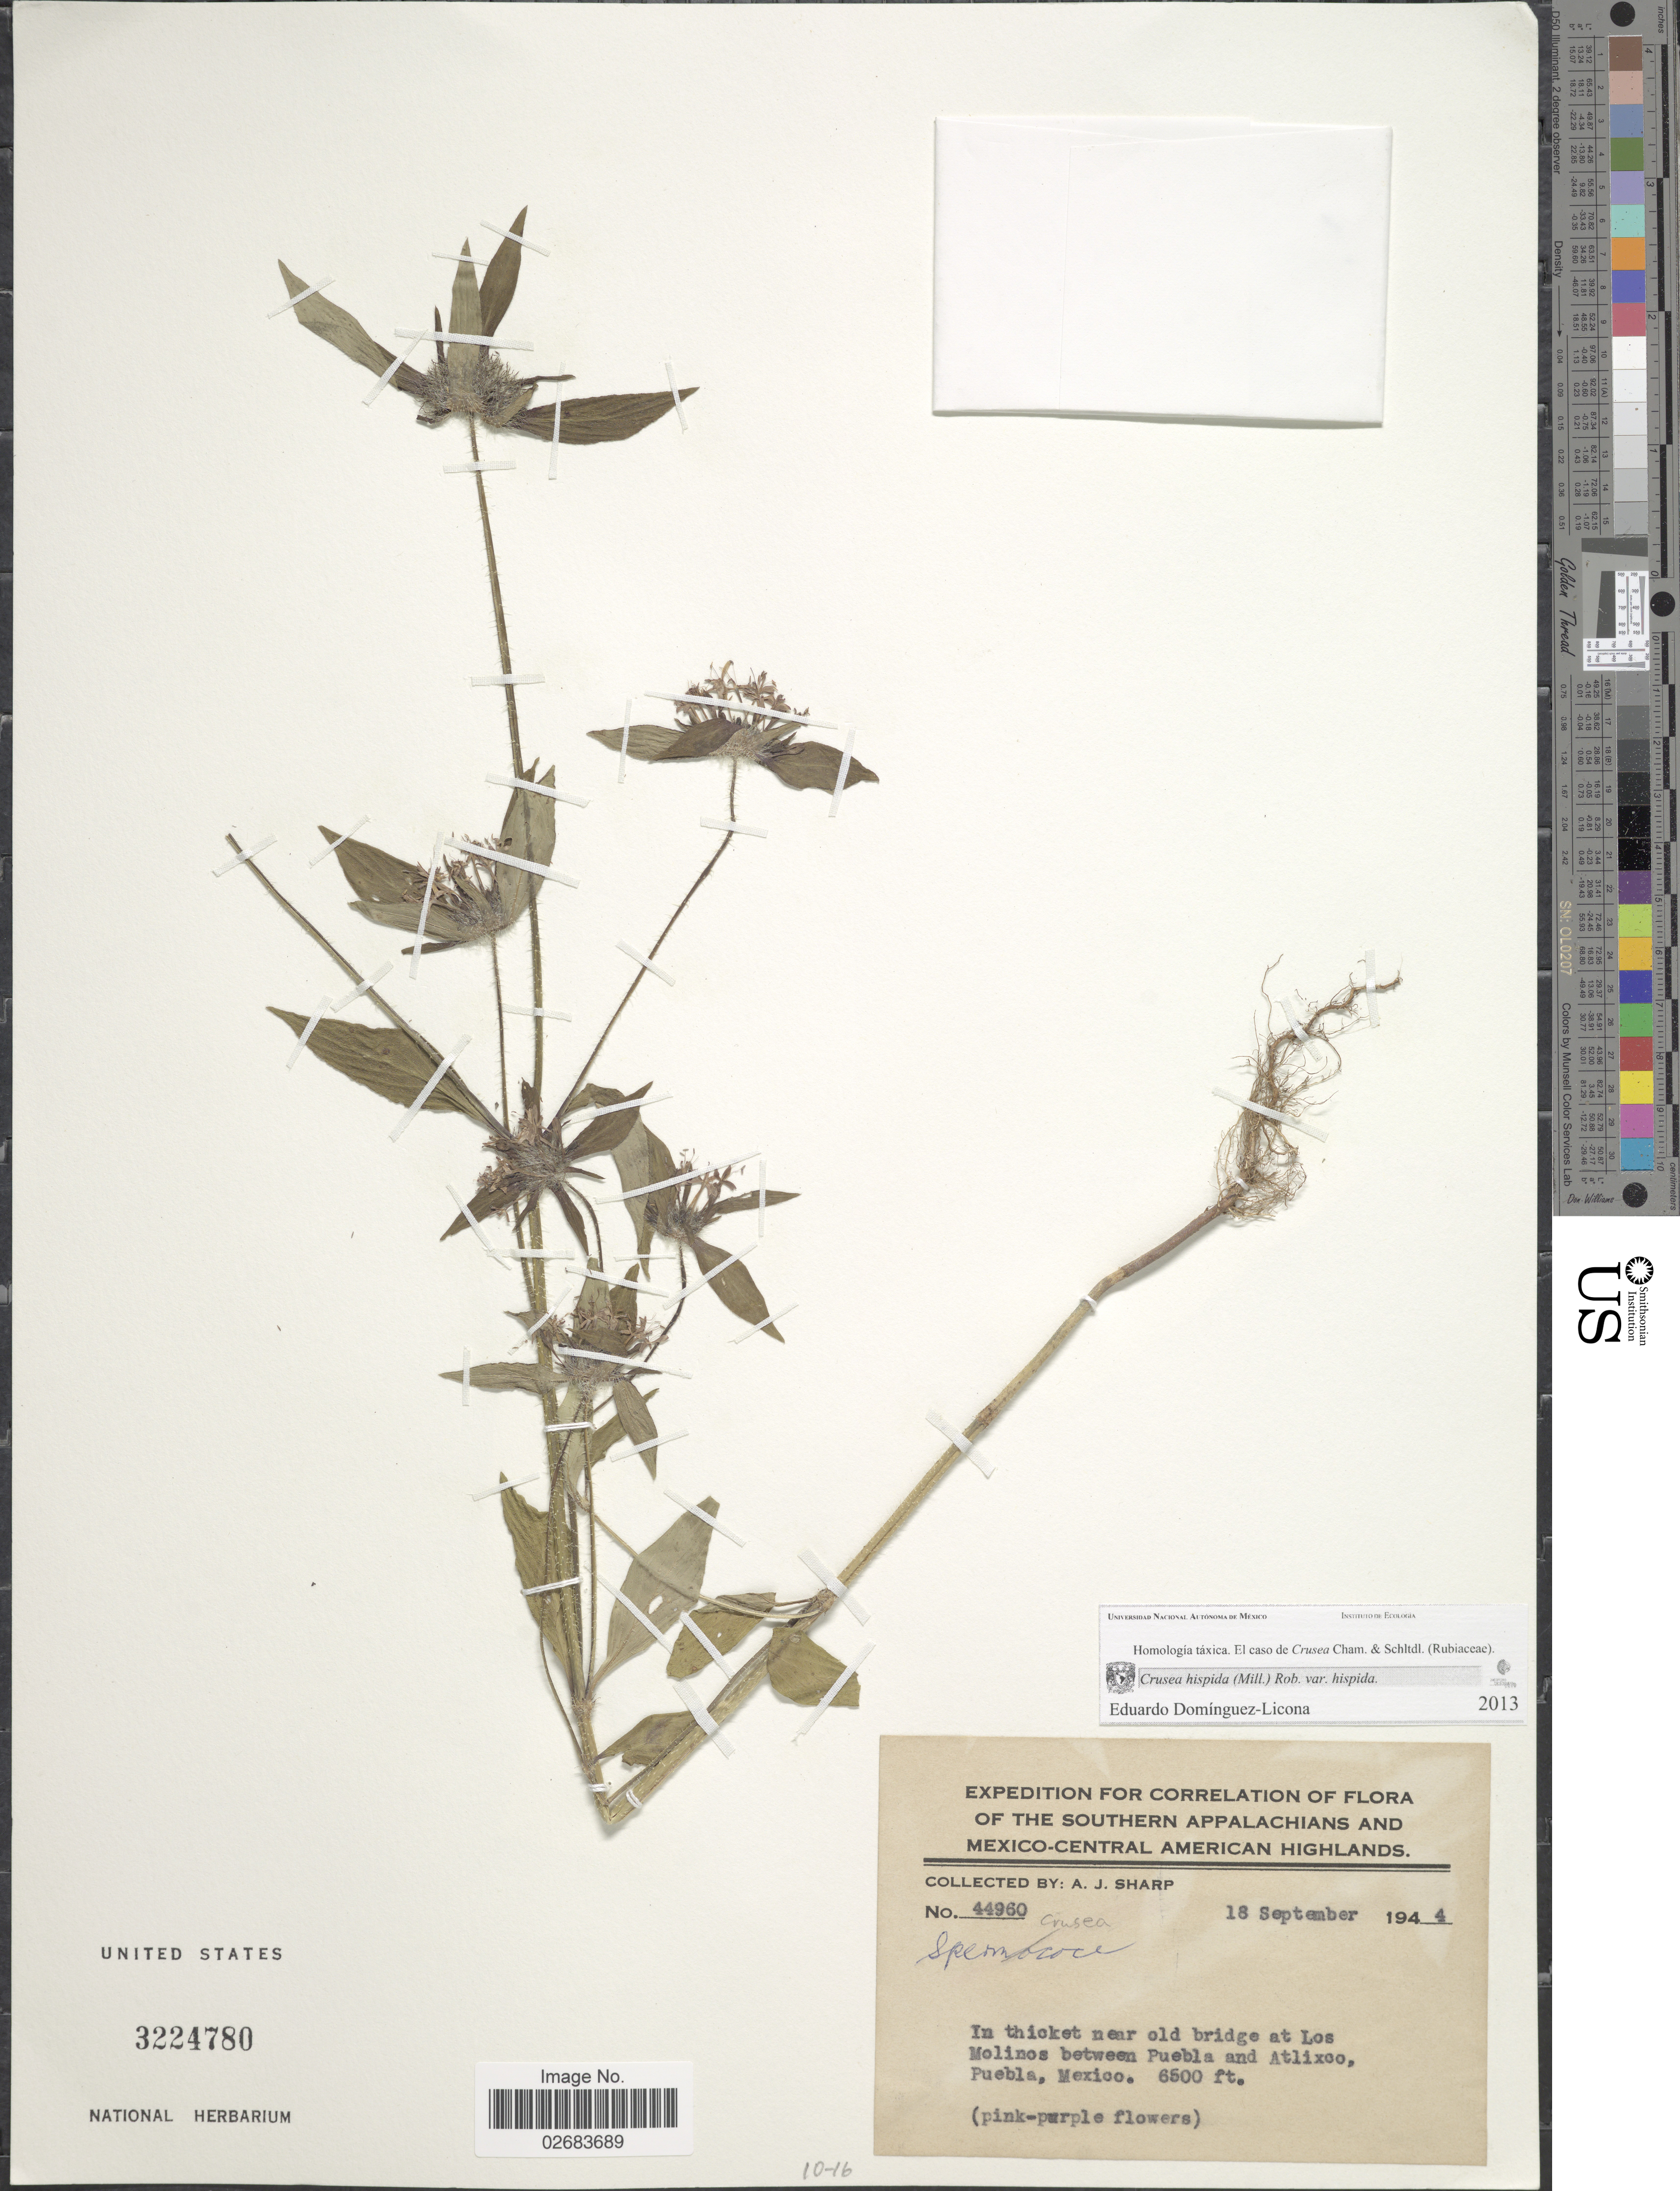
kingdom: Plantae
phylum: Tracheophyta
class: Magnoliopsida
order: Gentianales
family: Rubiaceae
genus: Crusea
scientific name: Crusea hispida var. hispida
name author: (Mill.) B.L. Rob.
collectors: A. J. Sharp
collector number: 44960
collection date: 1944-09-18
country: Mexico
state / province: Puebla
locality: In thicket near old bridge at Los Molinos between Puebla and Atlixco.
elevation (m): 1981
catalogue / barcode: US 3224780